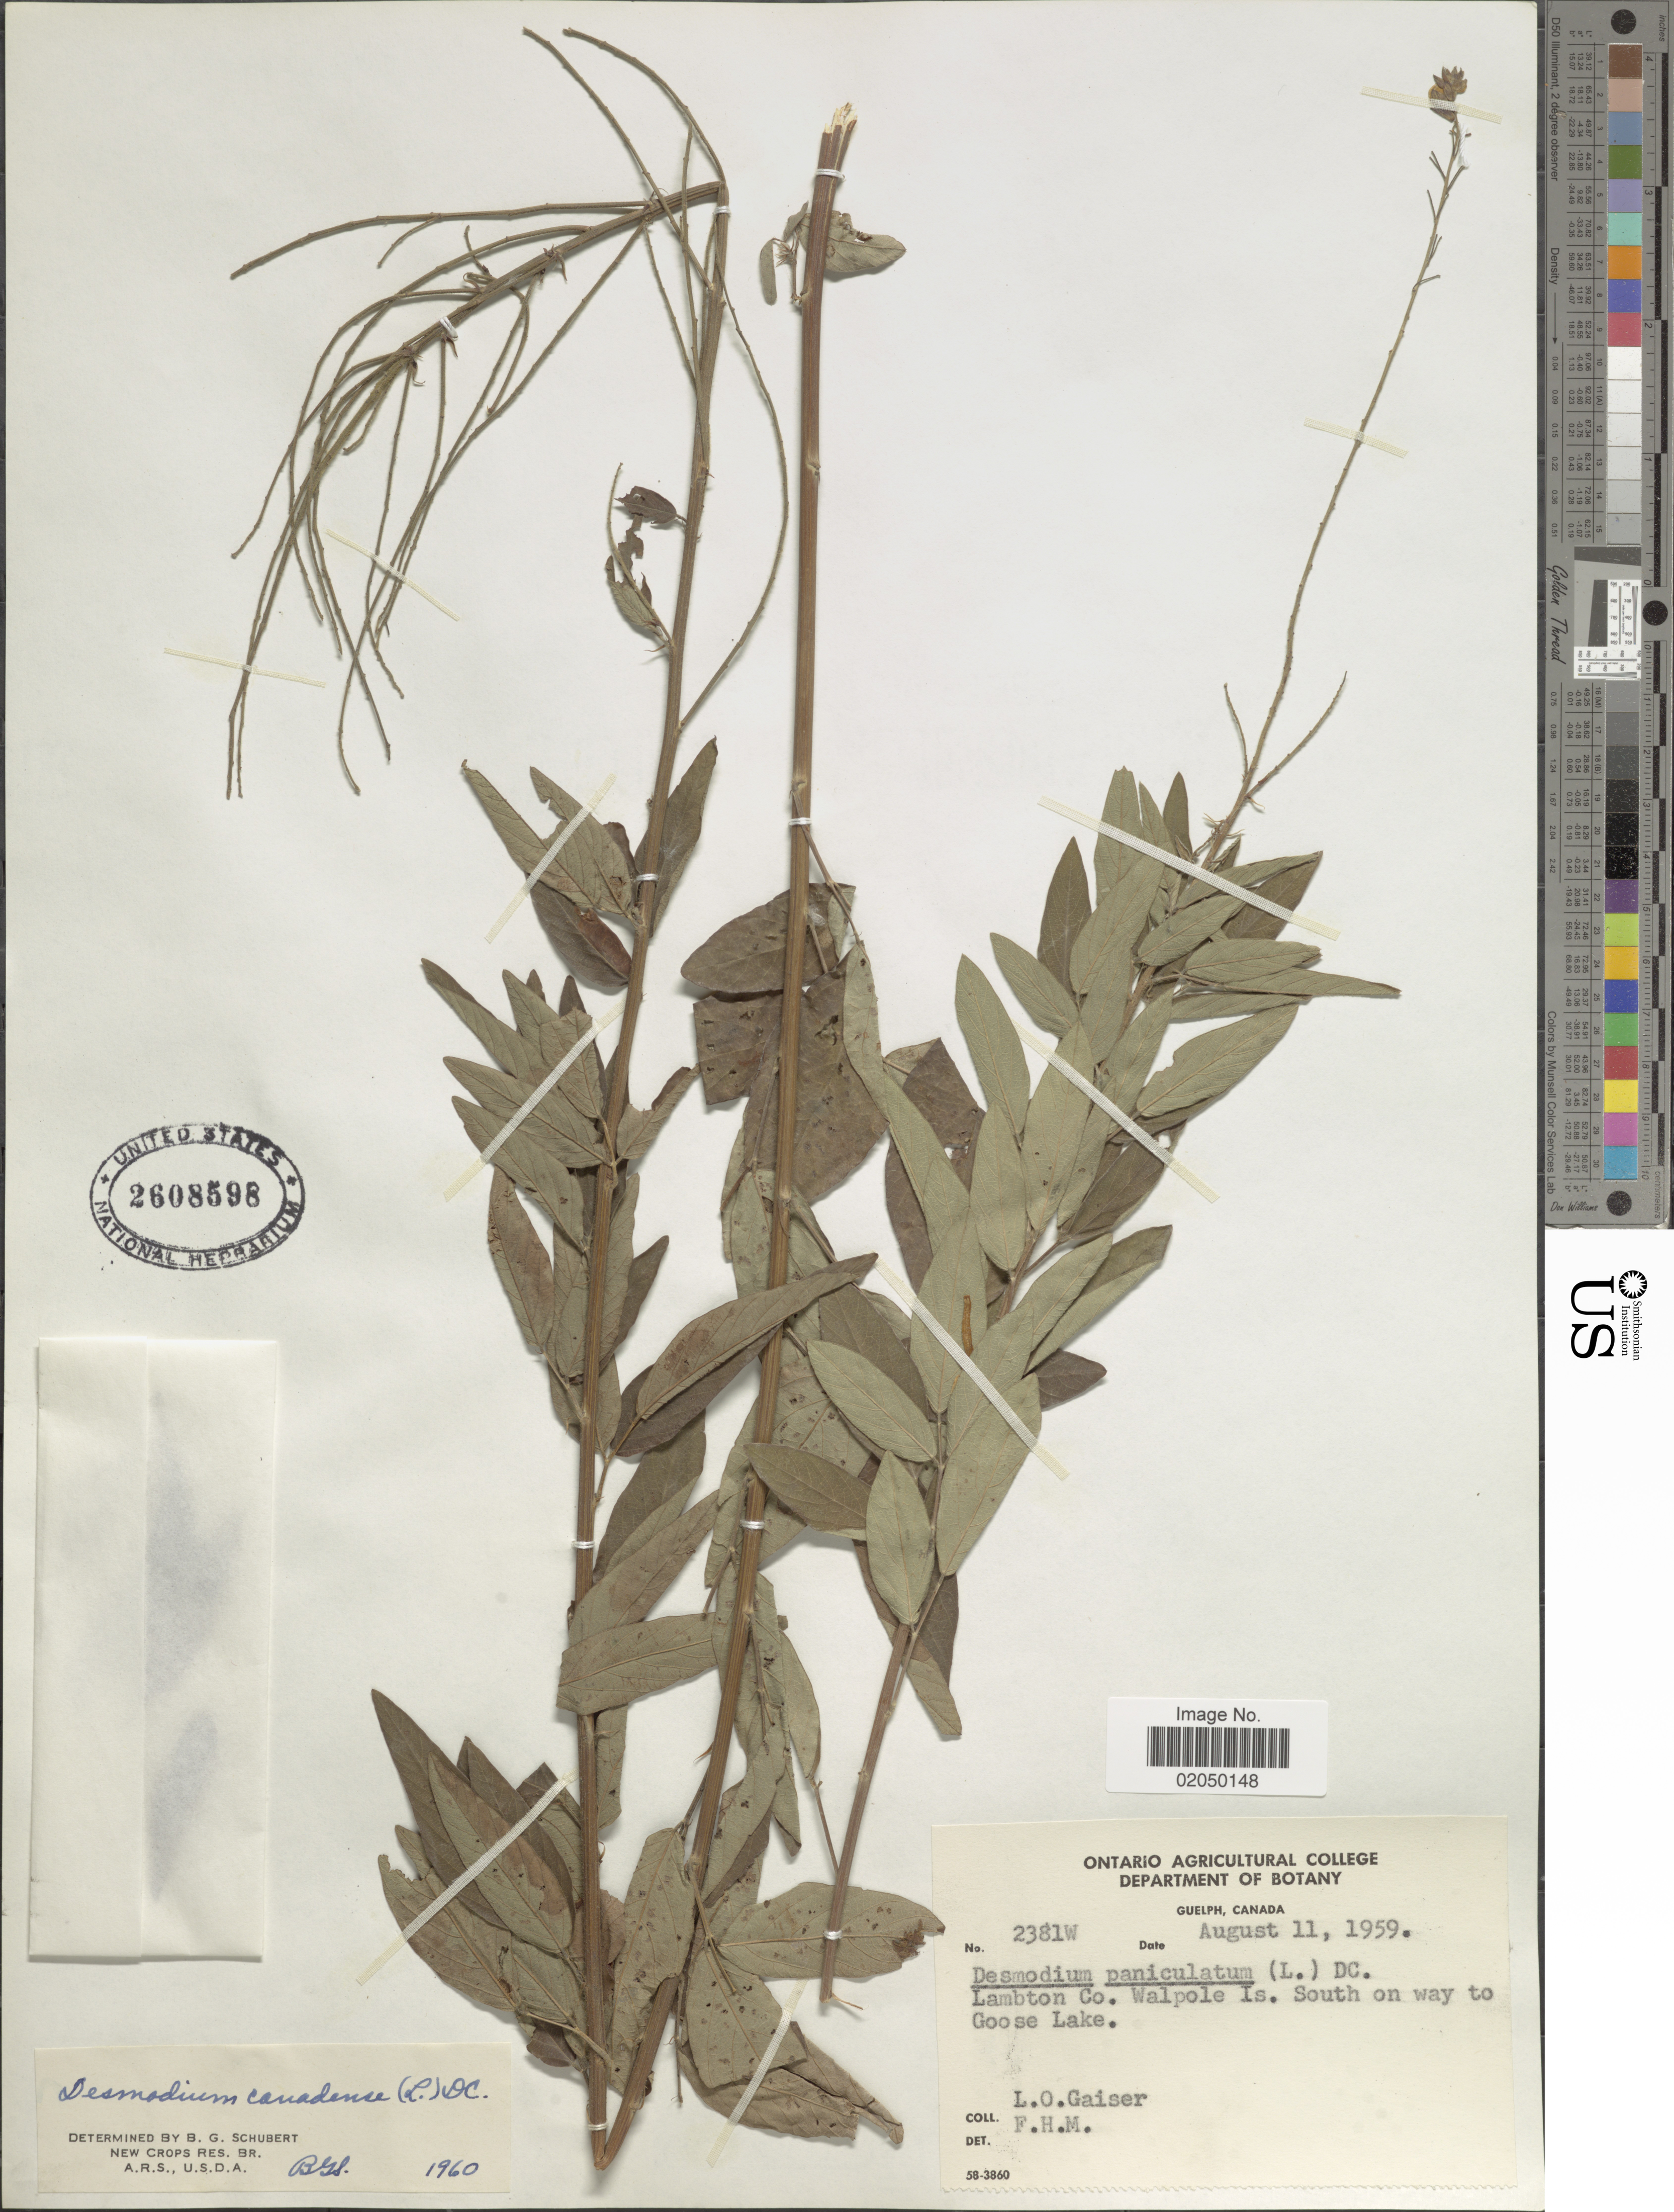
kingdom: Plantae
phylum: Tracheophyta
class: Magnoliopsida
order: Fabales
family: Fabaceae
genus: Desmodium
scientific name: Desmodium canadense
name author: (L.) DC.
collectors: L. Gaiser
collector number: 2381W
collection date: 1959-08-11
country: Canada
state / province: Ontario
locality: Guelph. Lambton Co. Walpole Is. South on way to Goose Lake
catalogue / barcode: US 2608598